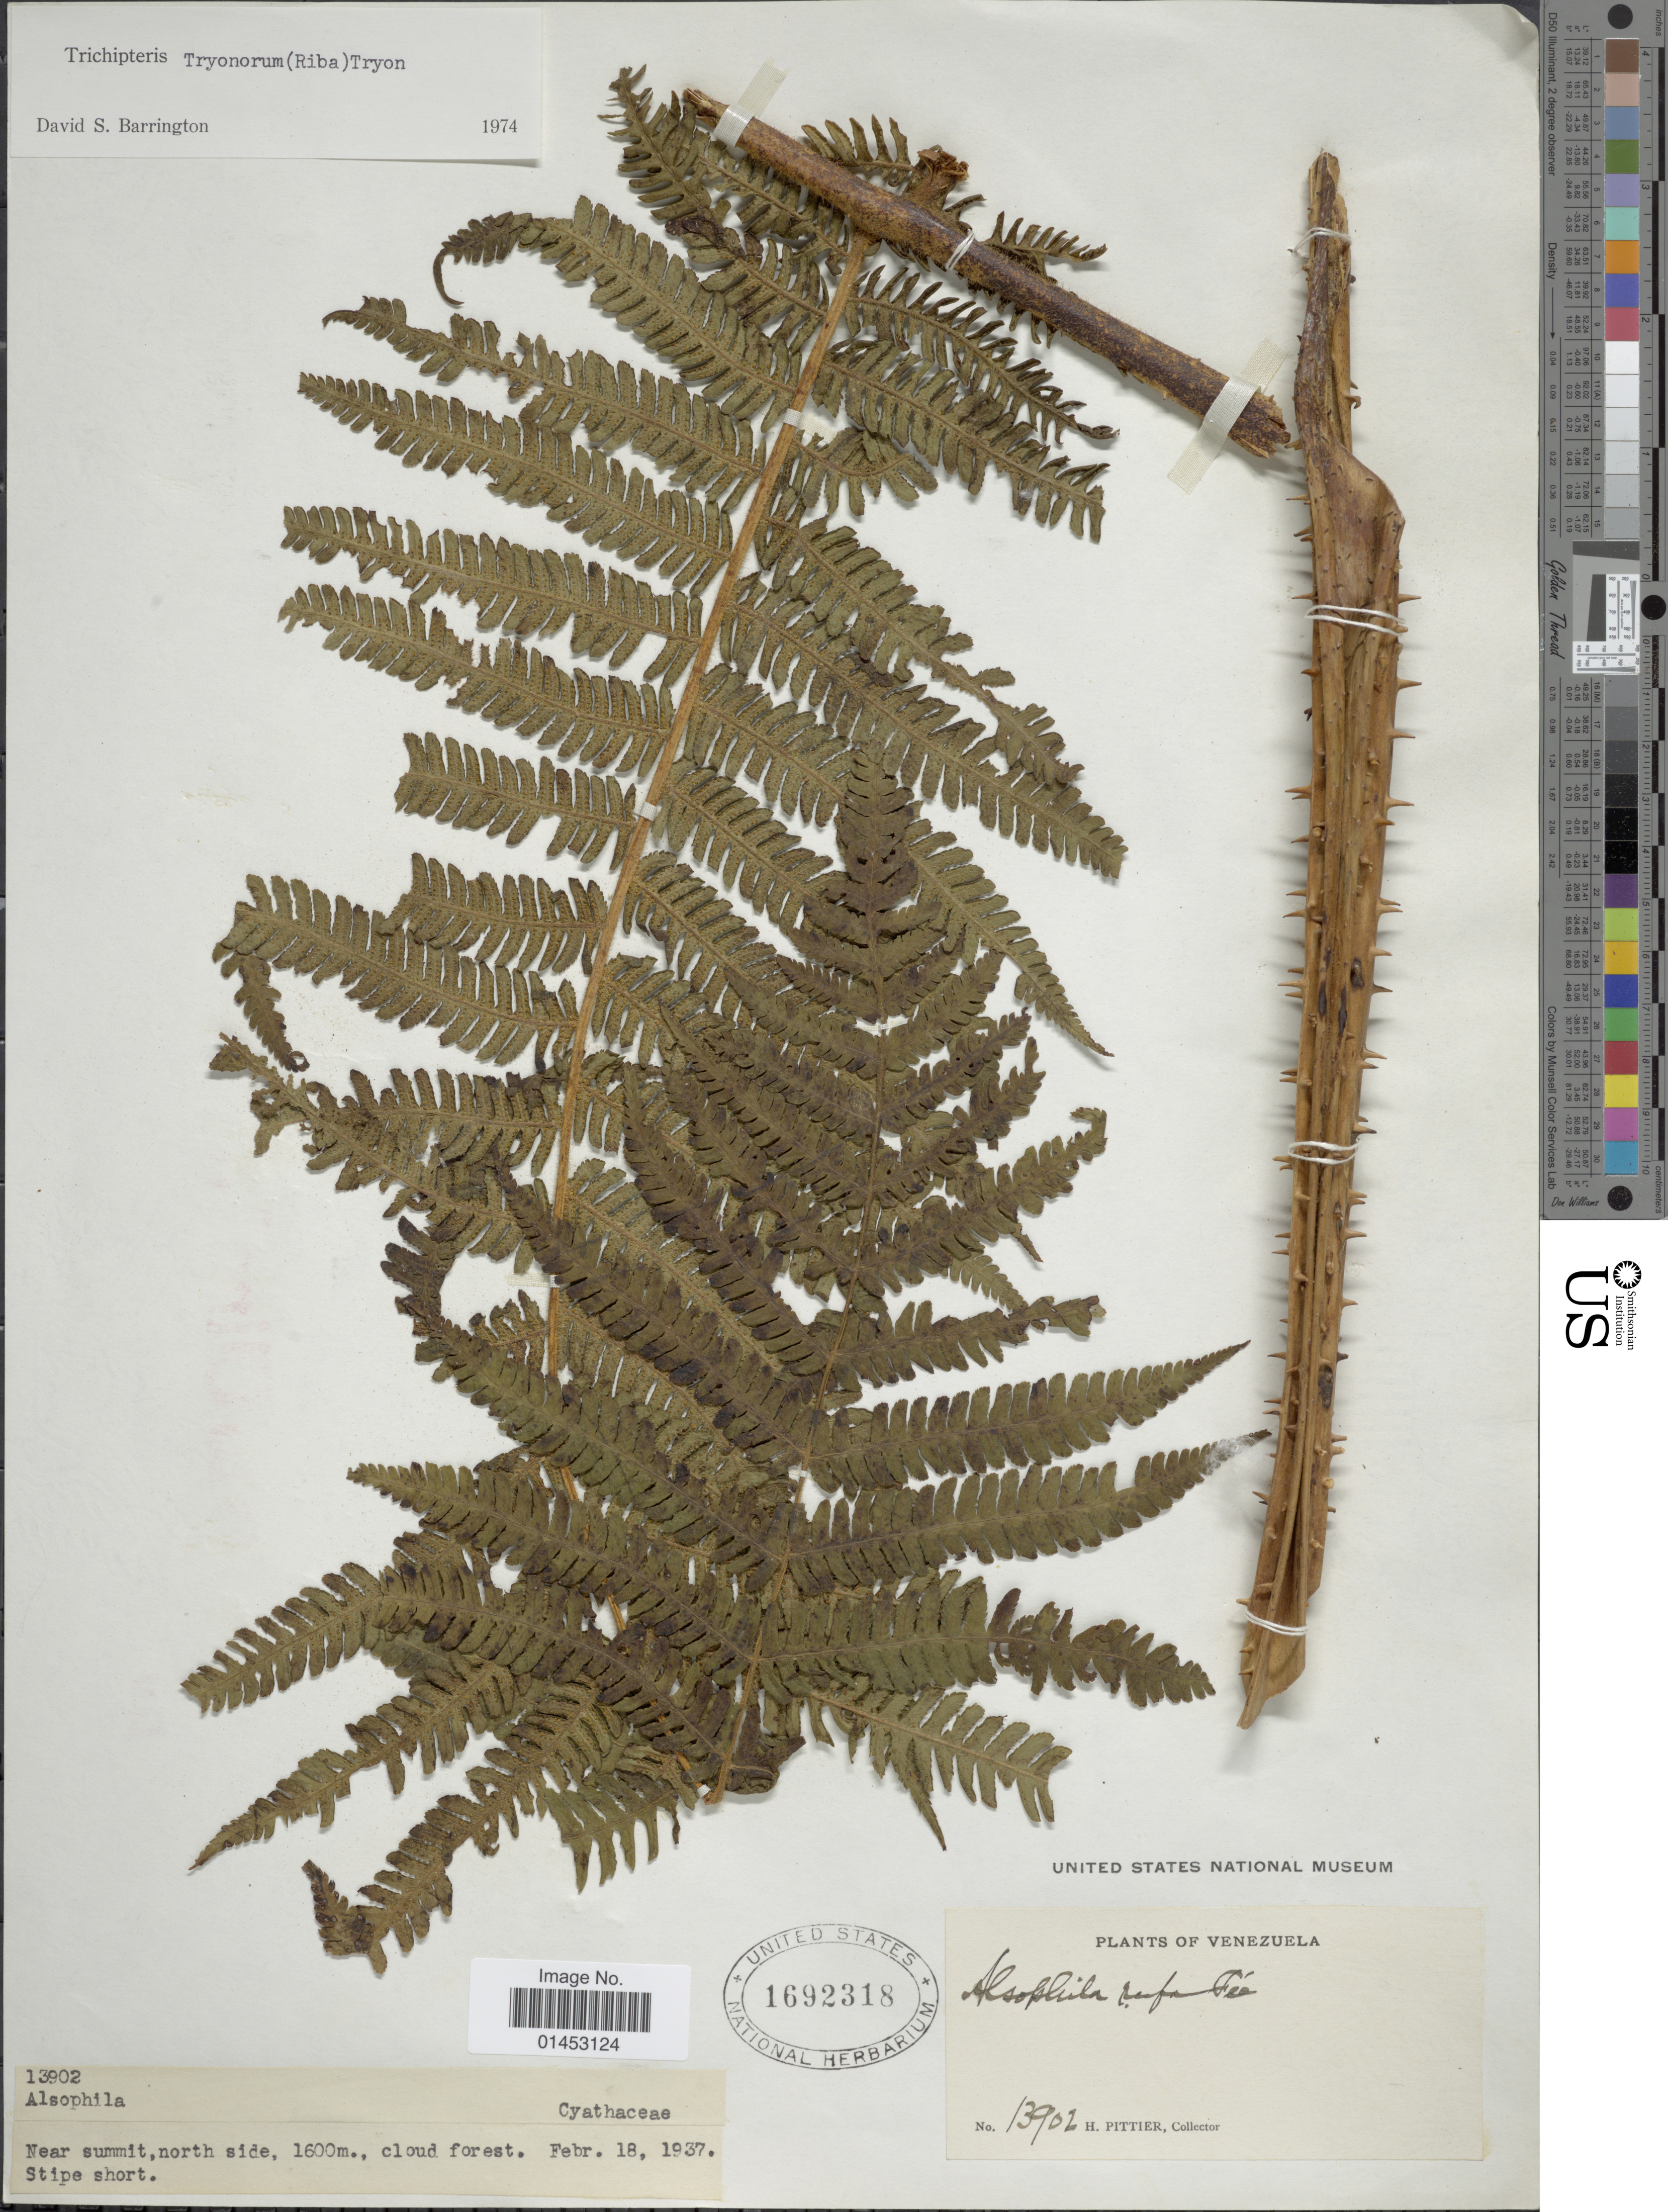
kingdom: Plantae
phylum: Tracheophyta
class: Polypodiopsida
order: Cyatheales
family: Cyatheaceae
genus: Cyathea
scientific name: Cyathea tryonorum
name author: (Riba) Lellinger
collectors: H. F. Pittier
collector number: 13902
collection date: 1937-02-18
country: Venezuela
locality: Near summit north side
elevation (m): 1600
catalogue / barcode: US 1692318